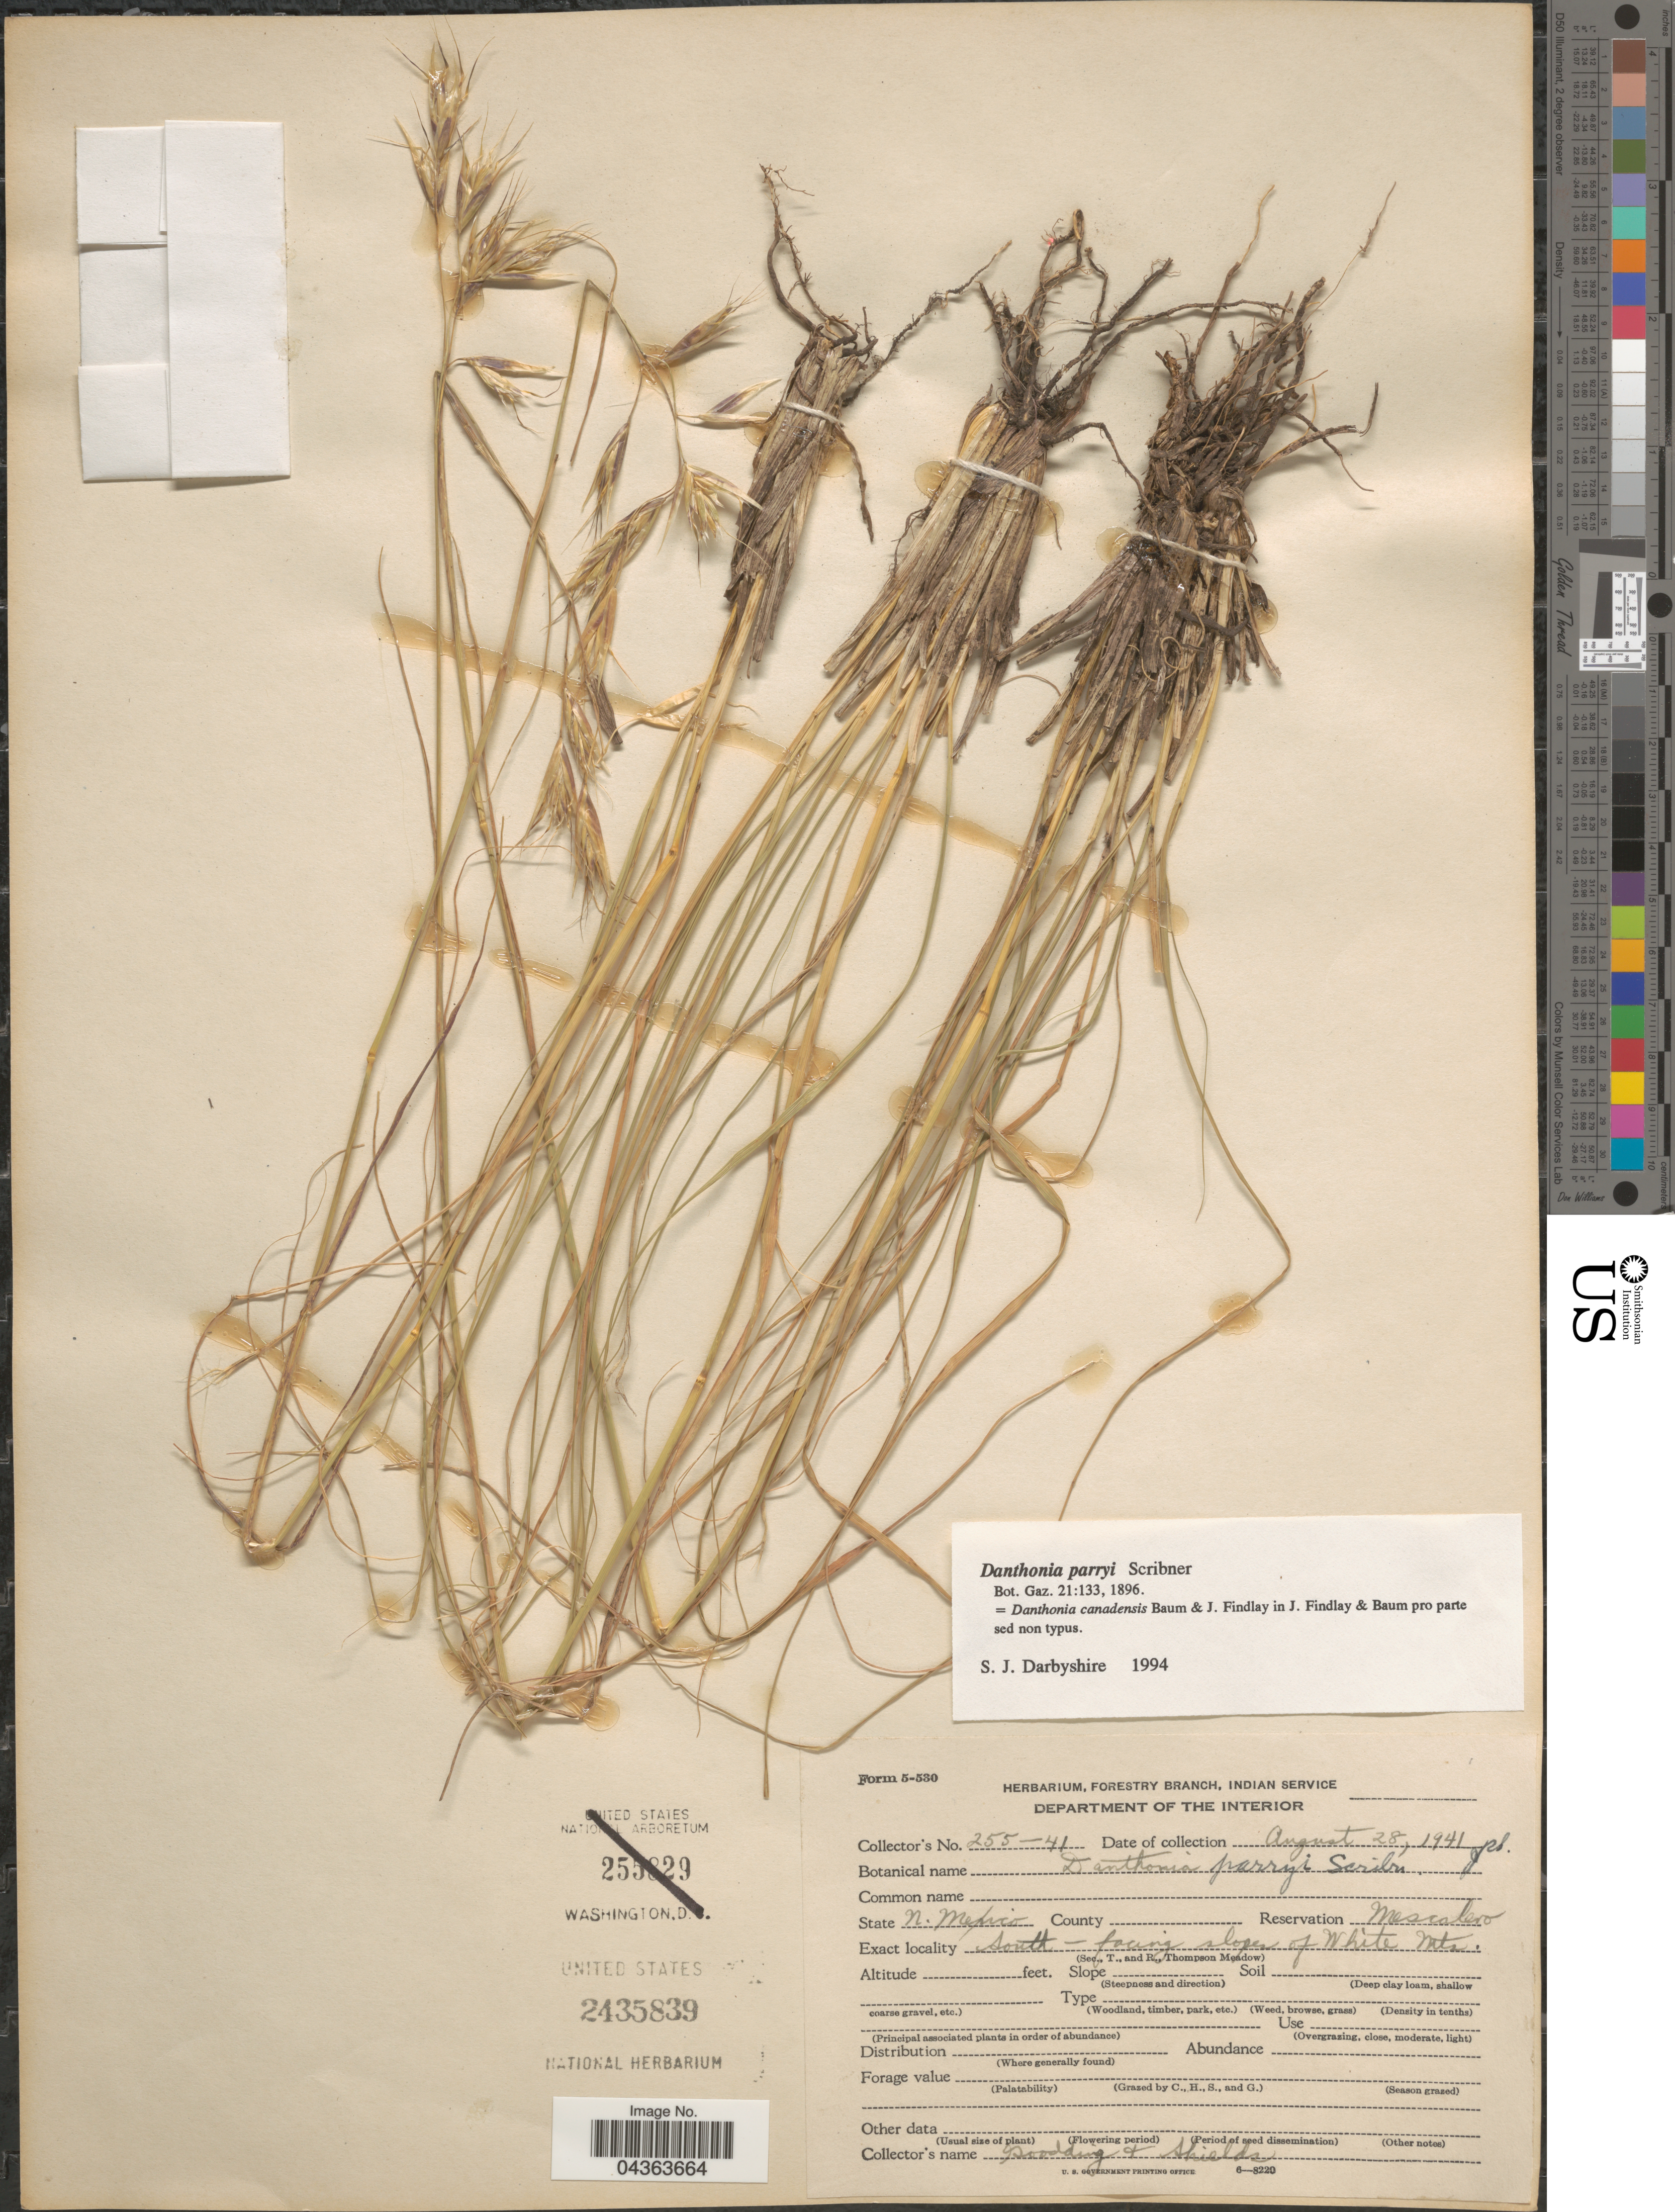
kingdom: Plantae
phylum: Tracheophyta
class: Liliopsida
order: Poales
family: Poaceae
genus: Danthonia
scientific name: Danthonia parryi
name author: Scribn.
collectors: Goodding & Shields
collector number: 255-41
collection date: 1941-08-28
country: United States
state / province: New Mexico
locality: State N. Mexio. Reservation Mescalero. South - facing slopes of White Mts.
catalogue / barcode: US 2435839